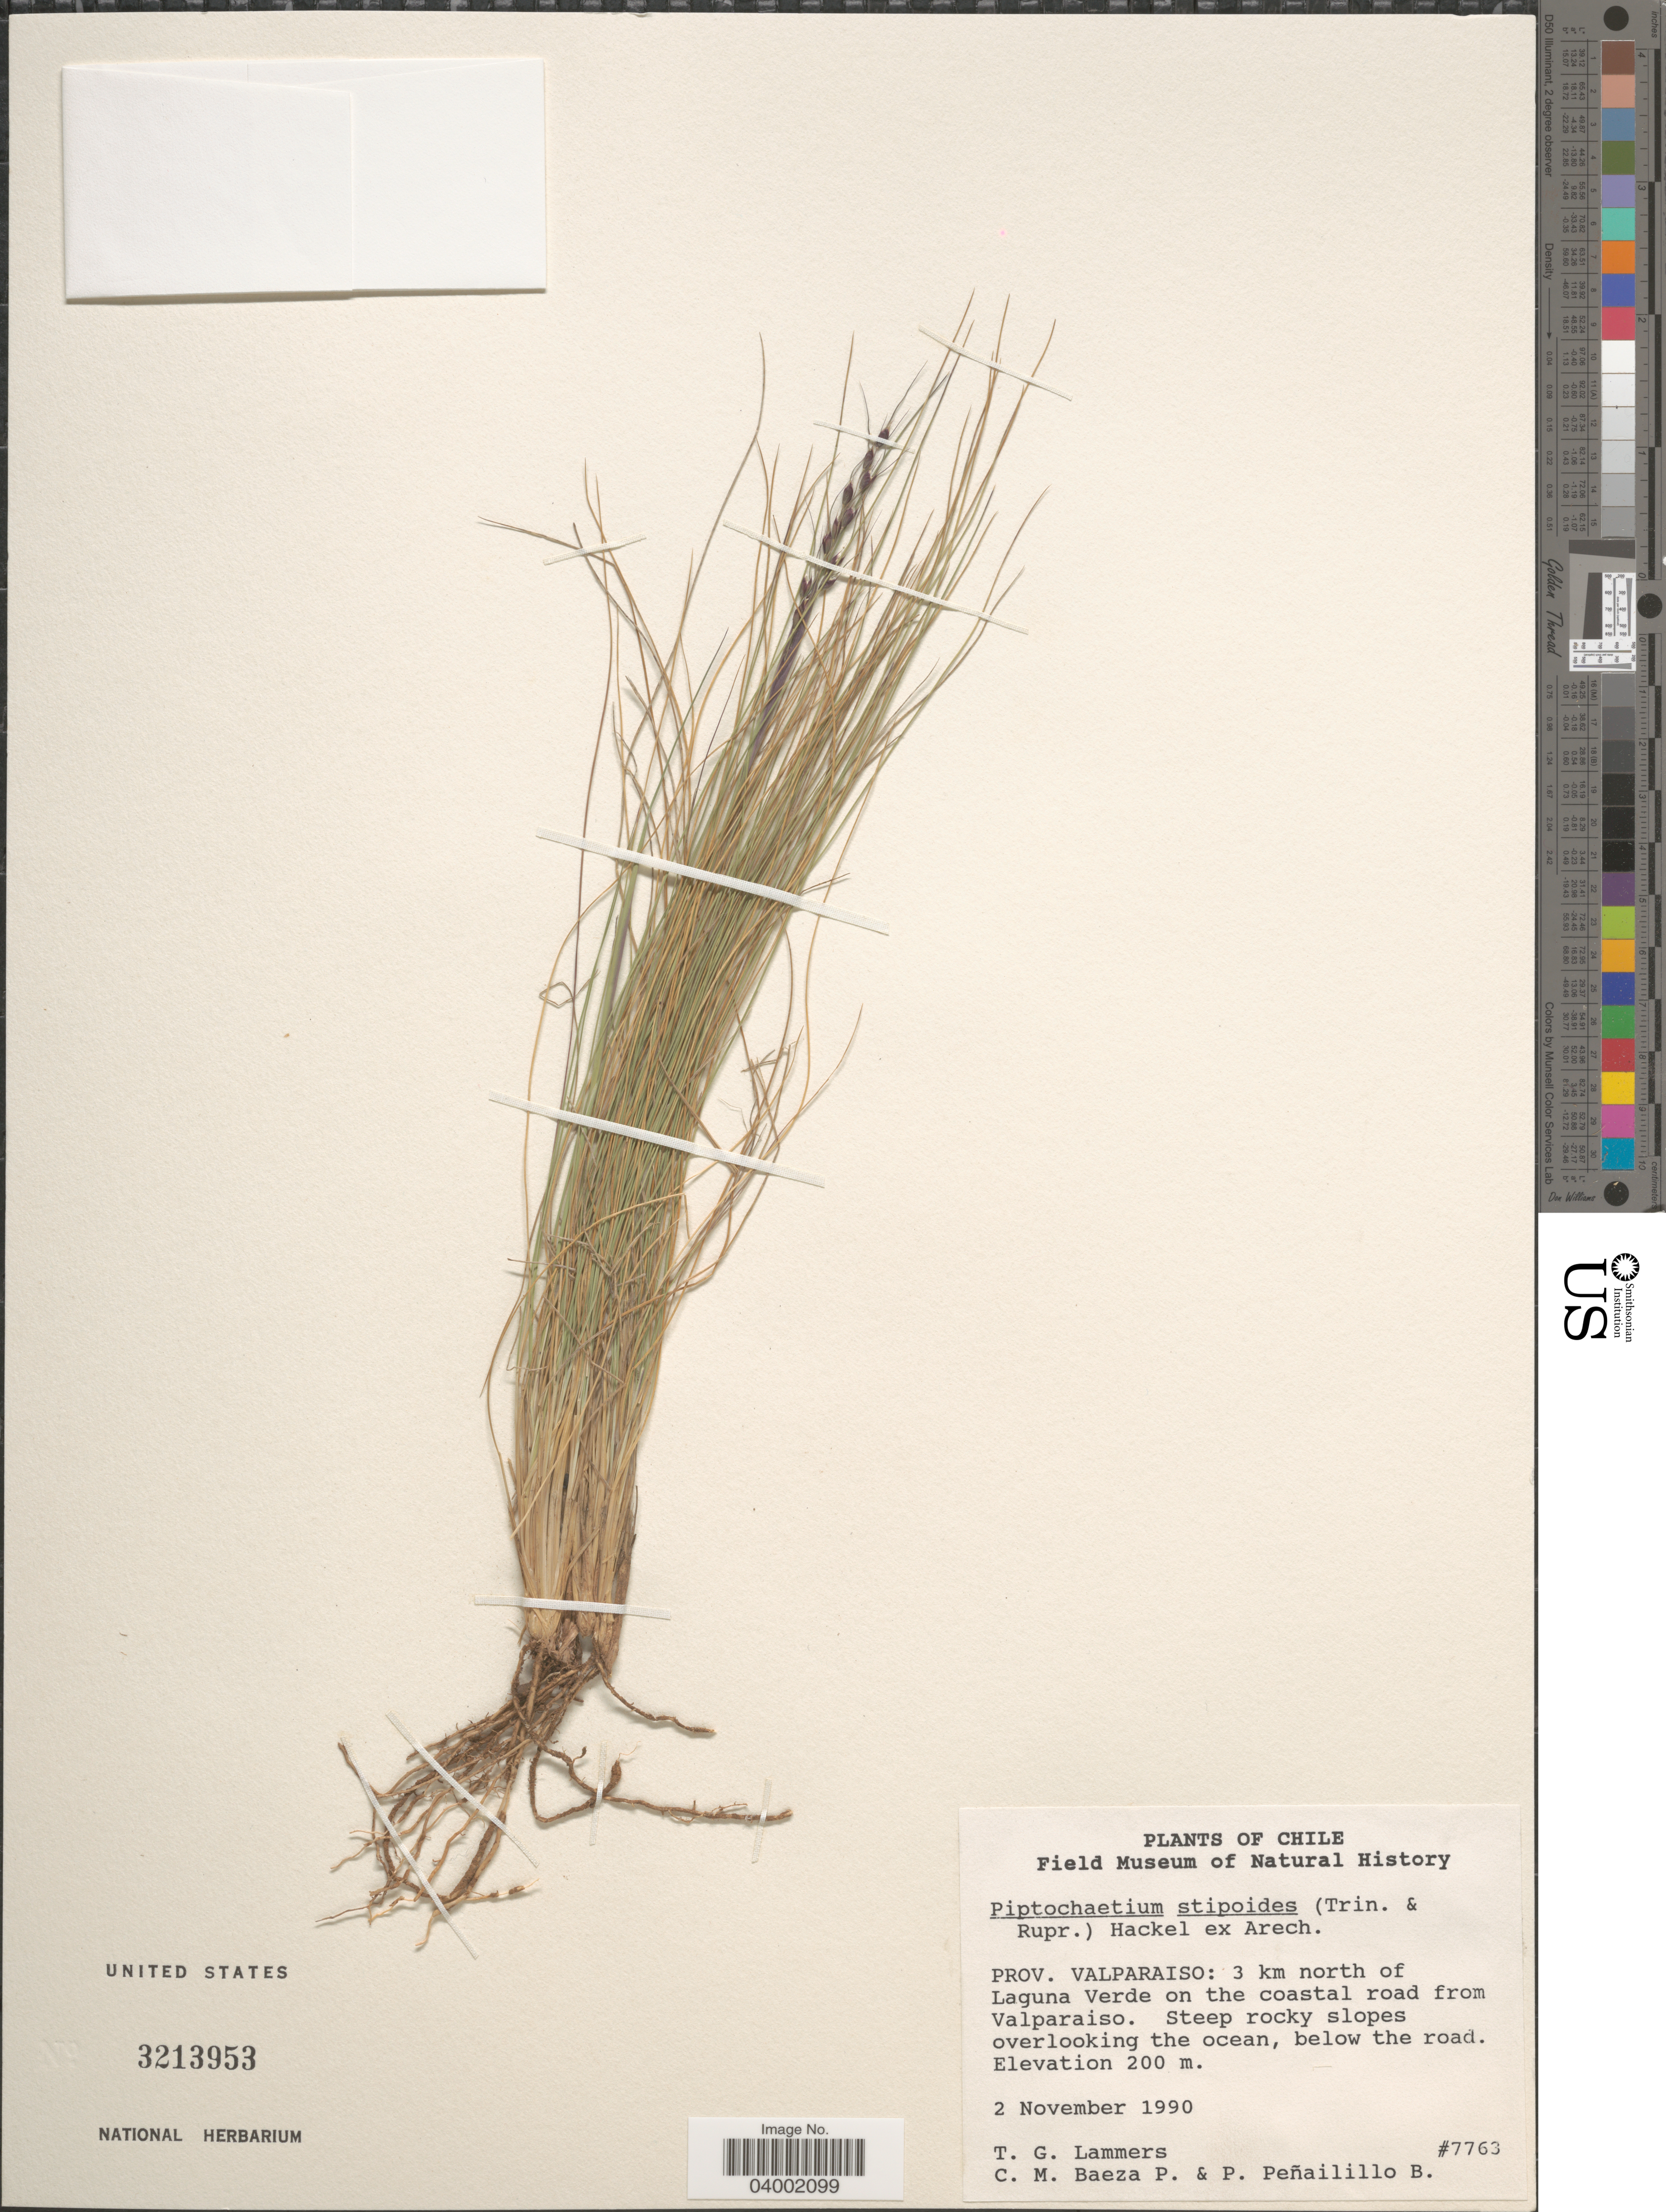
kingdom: Plantae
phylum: Tracheophyta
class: Liliopsida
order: Poales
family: Poaceae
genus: Piptochaetium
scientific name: Piptochaetium stipoides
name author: (Trin. & Rupr.) Hack. & Arechav.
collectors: T. Lammers, C. Baeza & P. Peñailillo B.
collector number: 7763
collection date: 1990-11-02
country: Chile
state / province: Valparaíso (V)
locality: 3 km north of Laguna Verde on the coastal road from Valparaiso. Steep rocky slopes overlooking the ocean, below the road.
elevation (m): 200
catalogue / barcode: US 3213953